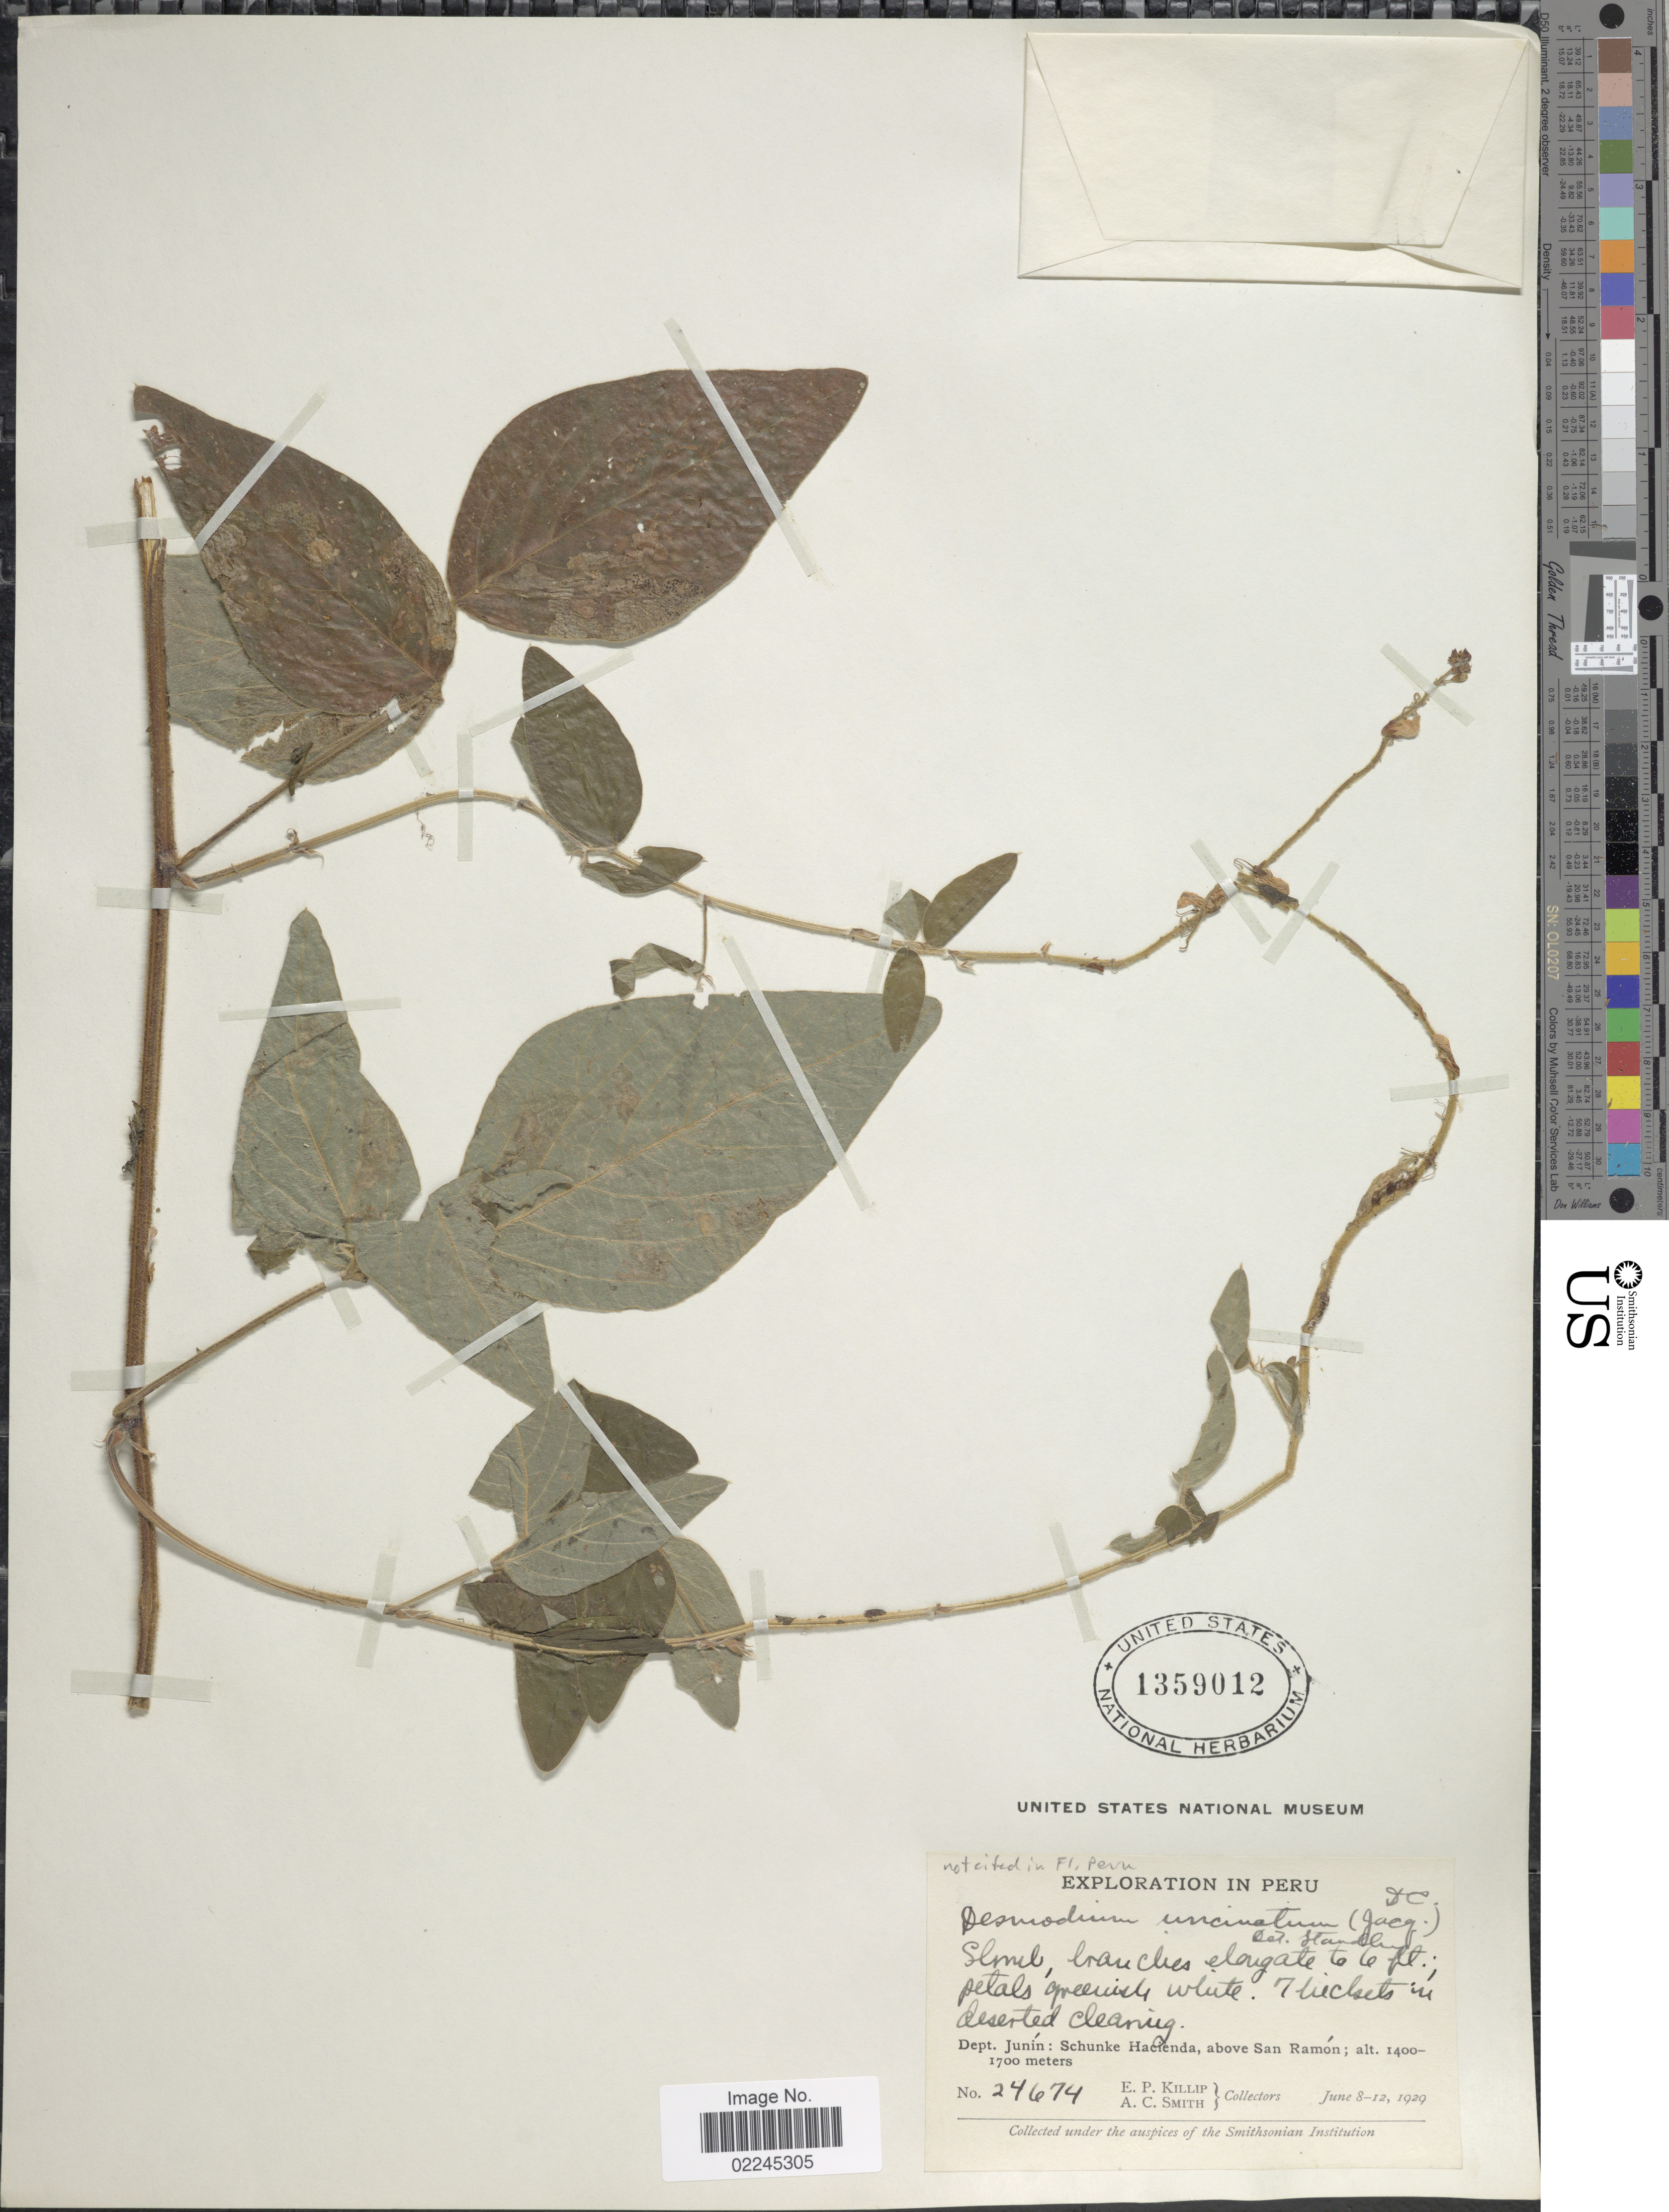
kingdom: Plantae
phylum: Tracheophyta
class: Magnoliopsida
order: Fabales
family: Fabaceae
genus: Desmodium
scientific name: Desmodium intortum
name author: (Mill.) Urb.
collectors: E. P. Killip & A. C. Smith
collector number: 24674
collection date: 1929-06-08/1929-06-12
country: Peru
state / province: Junín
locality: Dept. Junin: Schunke Hacienda, above San Ramon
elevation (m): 1400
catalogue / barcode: US 1359012